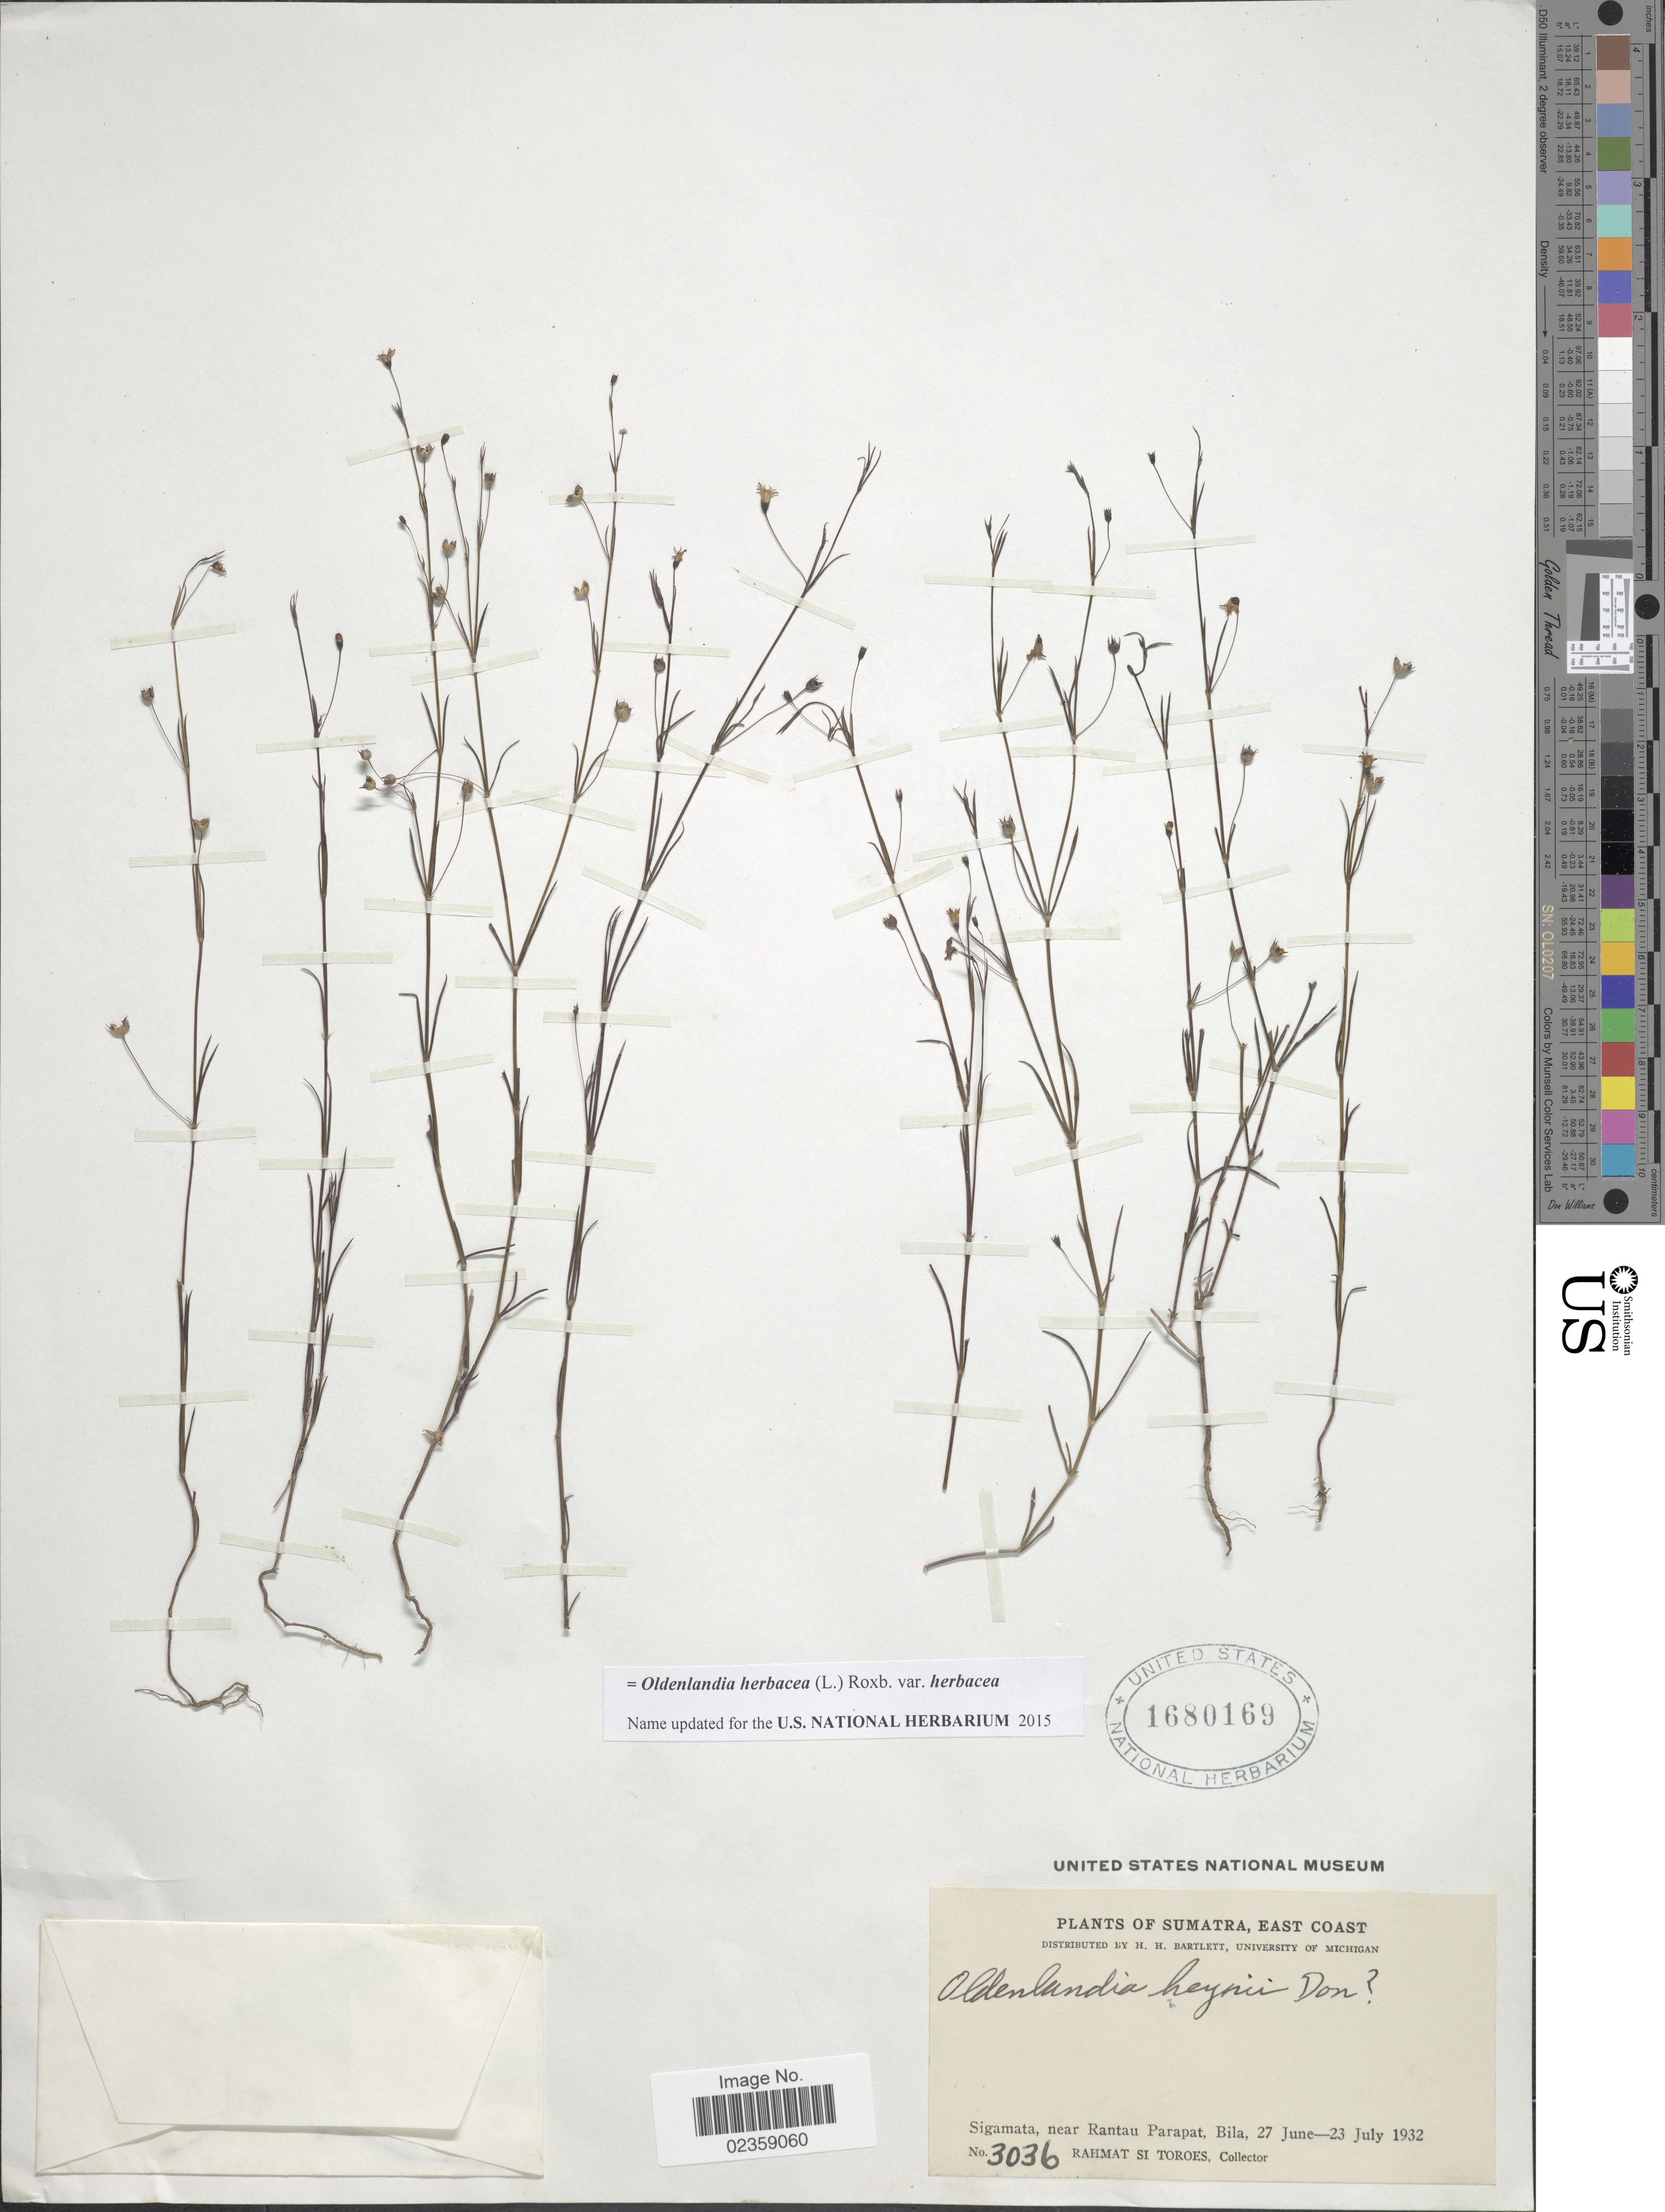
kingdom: Plantae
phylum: Tracheophyta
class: Magnoliopsida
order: Gentianales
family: Rubiaceae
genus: Oldenlandia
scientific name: Oldenlandia herbacea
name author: (L.) Roxb.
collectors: Rahmat Si Boeea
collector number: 3036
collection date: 1932-06-27/1932-07-23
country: Indonesia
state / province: Sumatra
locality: Sumatra, East Coast. Sigamata, near Rantau Parapat, Bila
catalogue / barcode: US 1680169